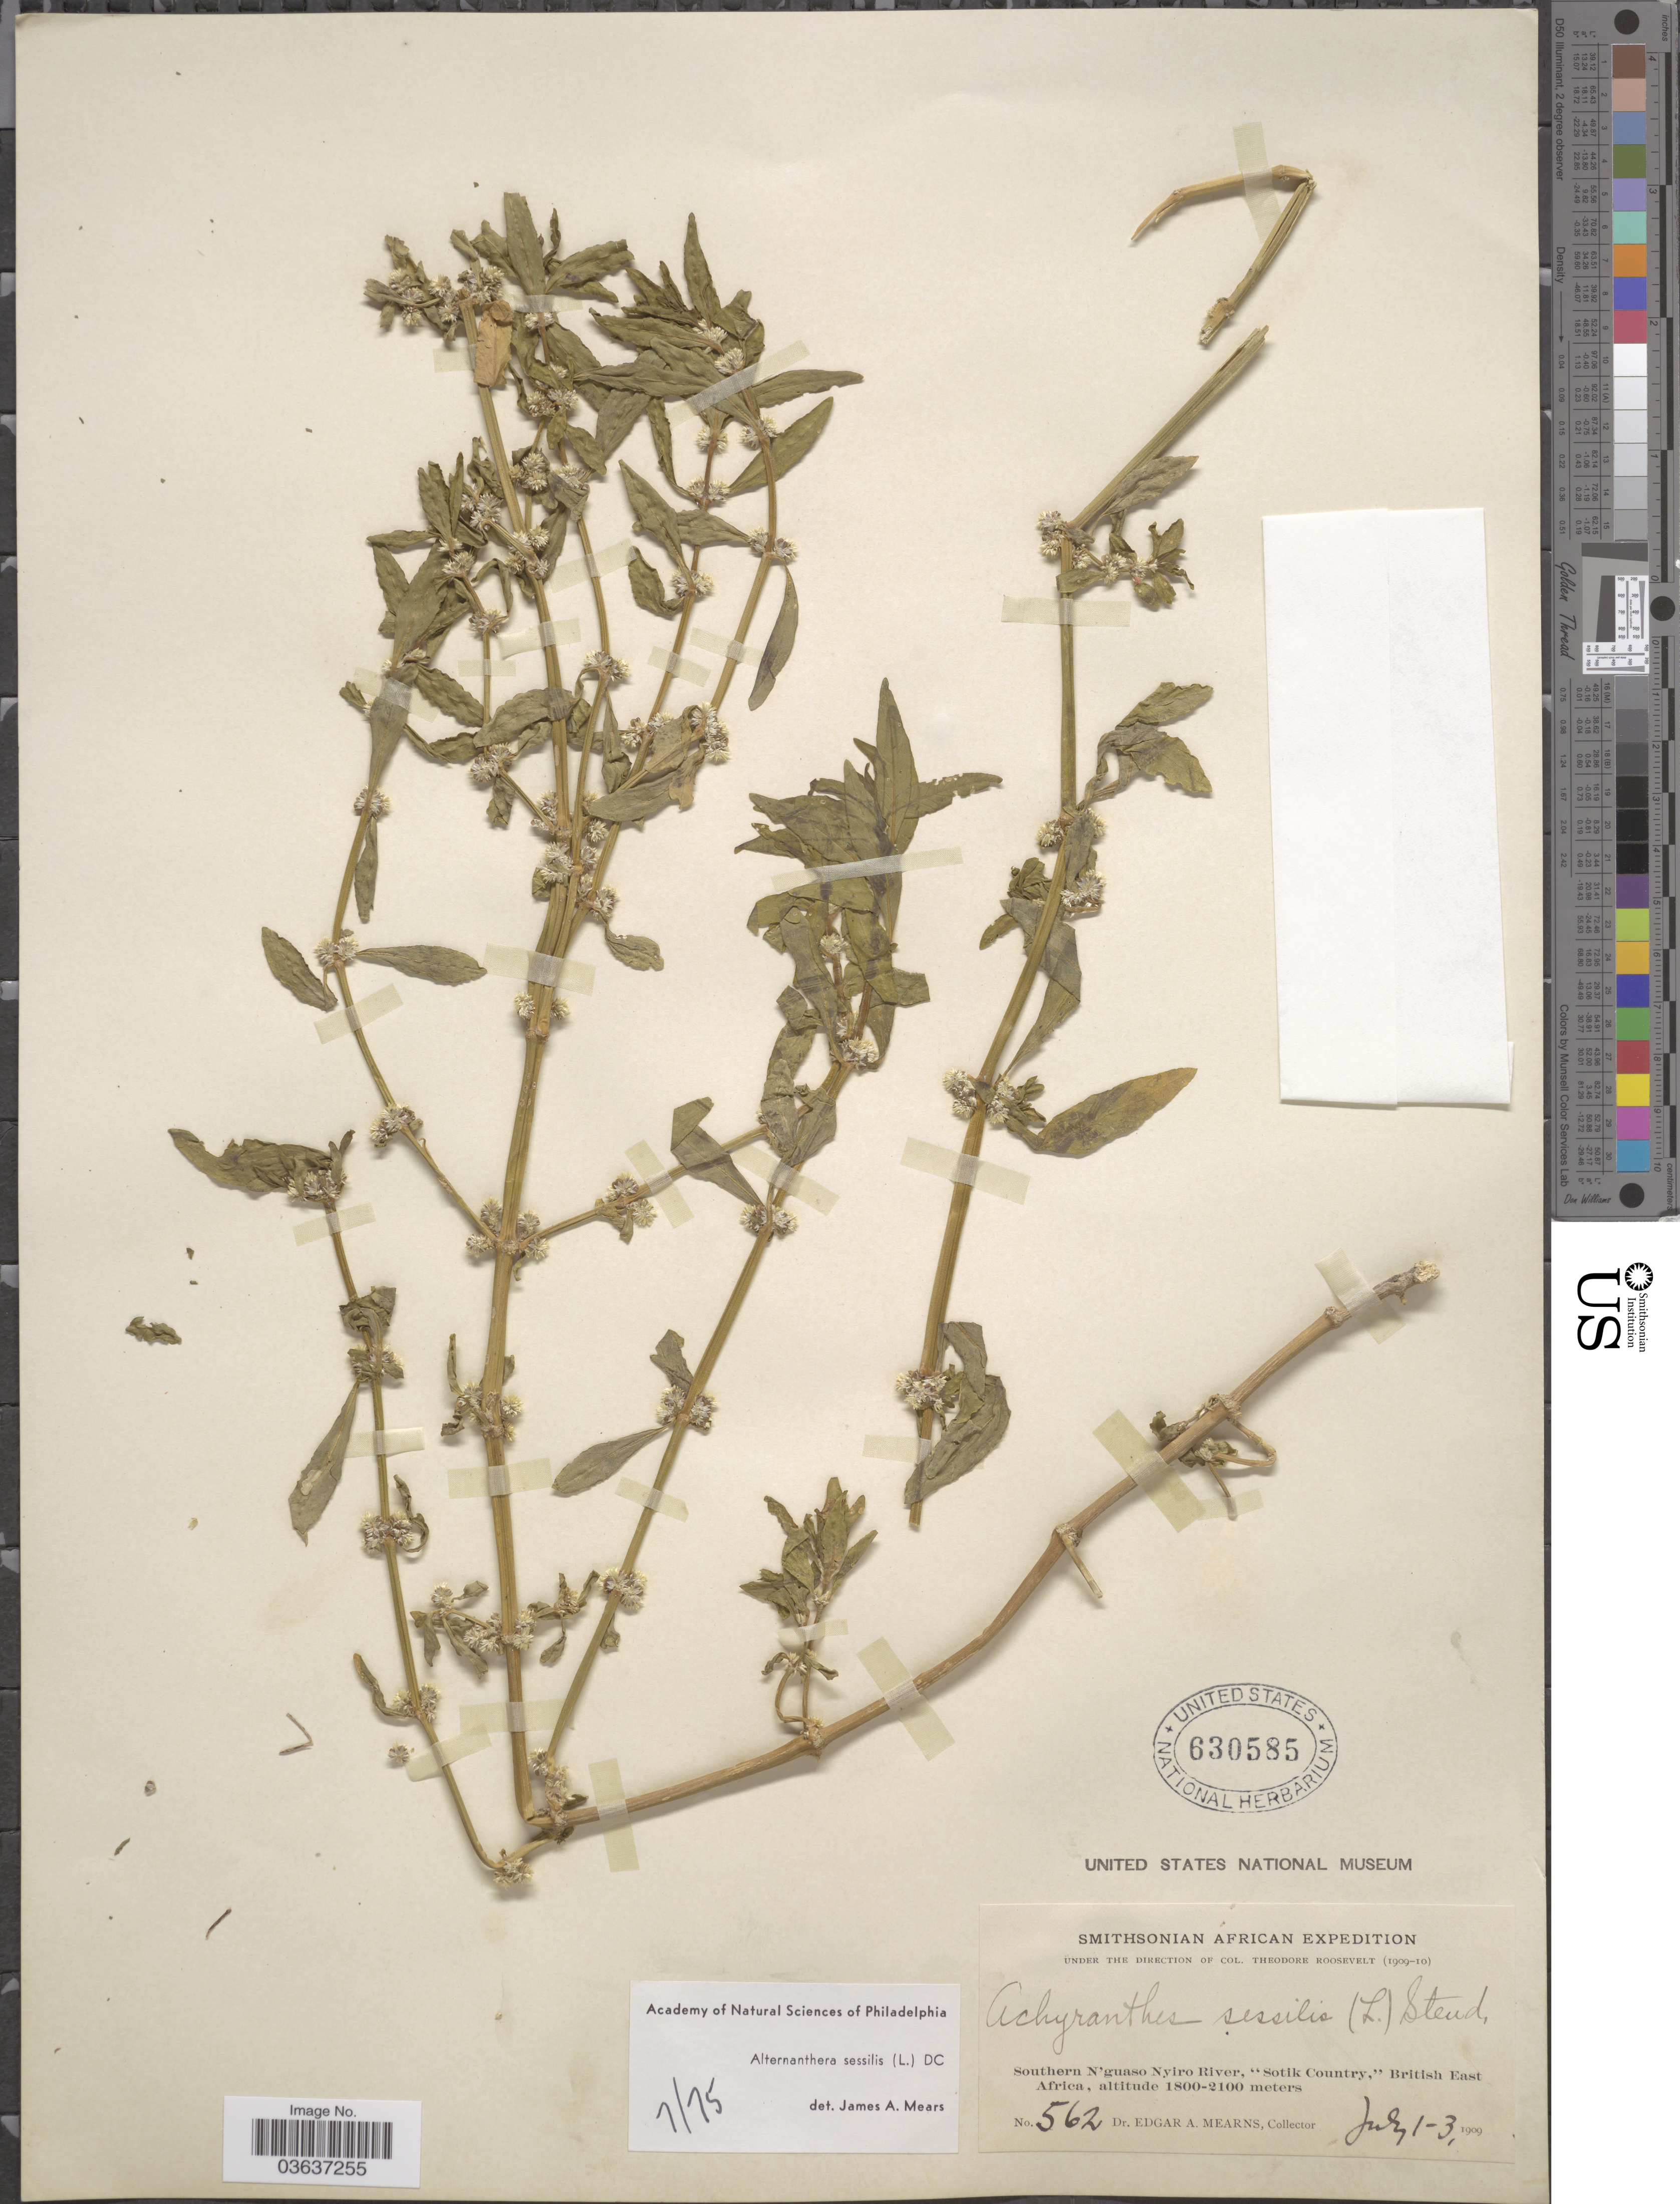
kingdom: Plantae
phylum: Tracheophyta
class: Magnoliopsida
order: Caryophyllales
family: Amaranthaceae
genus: Alternanthera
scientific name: Alternanthera sessilis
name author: (L.) DC.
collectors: E. A. Mearns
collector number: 562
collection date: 1909-07-01/1909-07-03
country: Kenya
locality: Southern N'guaso Nyiro River, "Sotik Country," British East Africa.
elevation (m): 1800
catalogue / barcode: US 630585